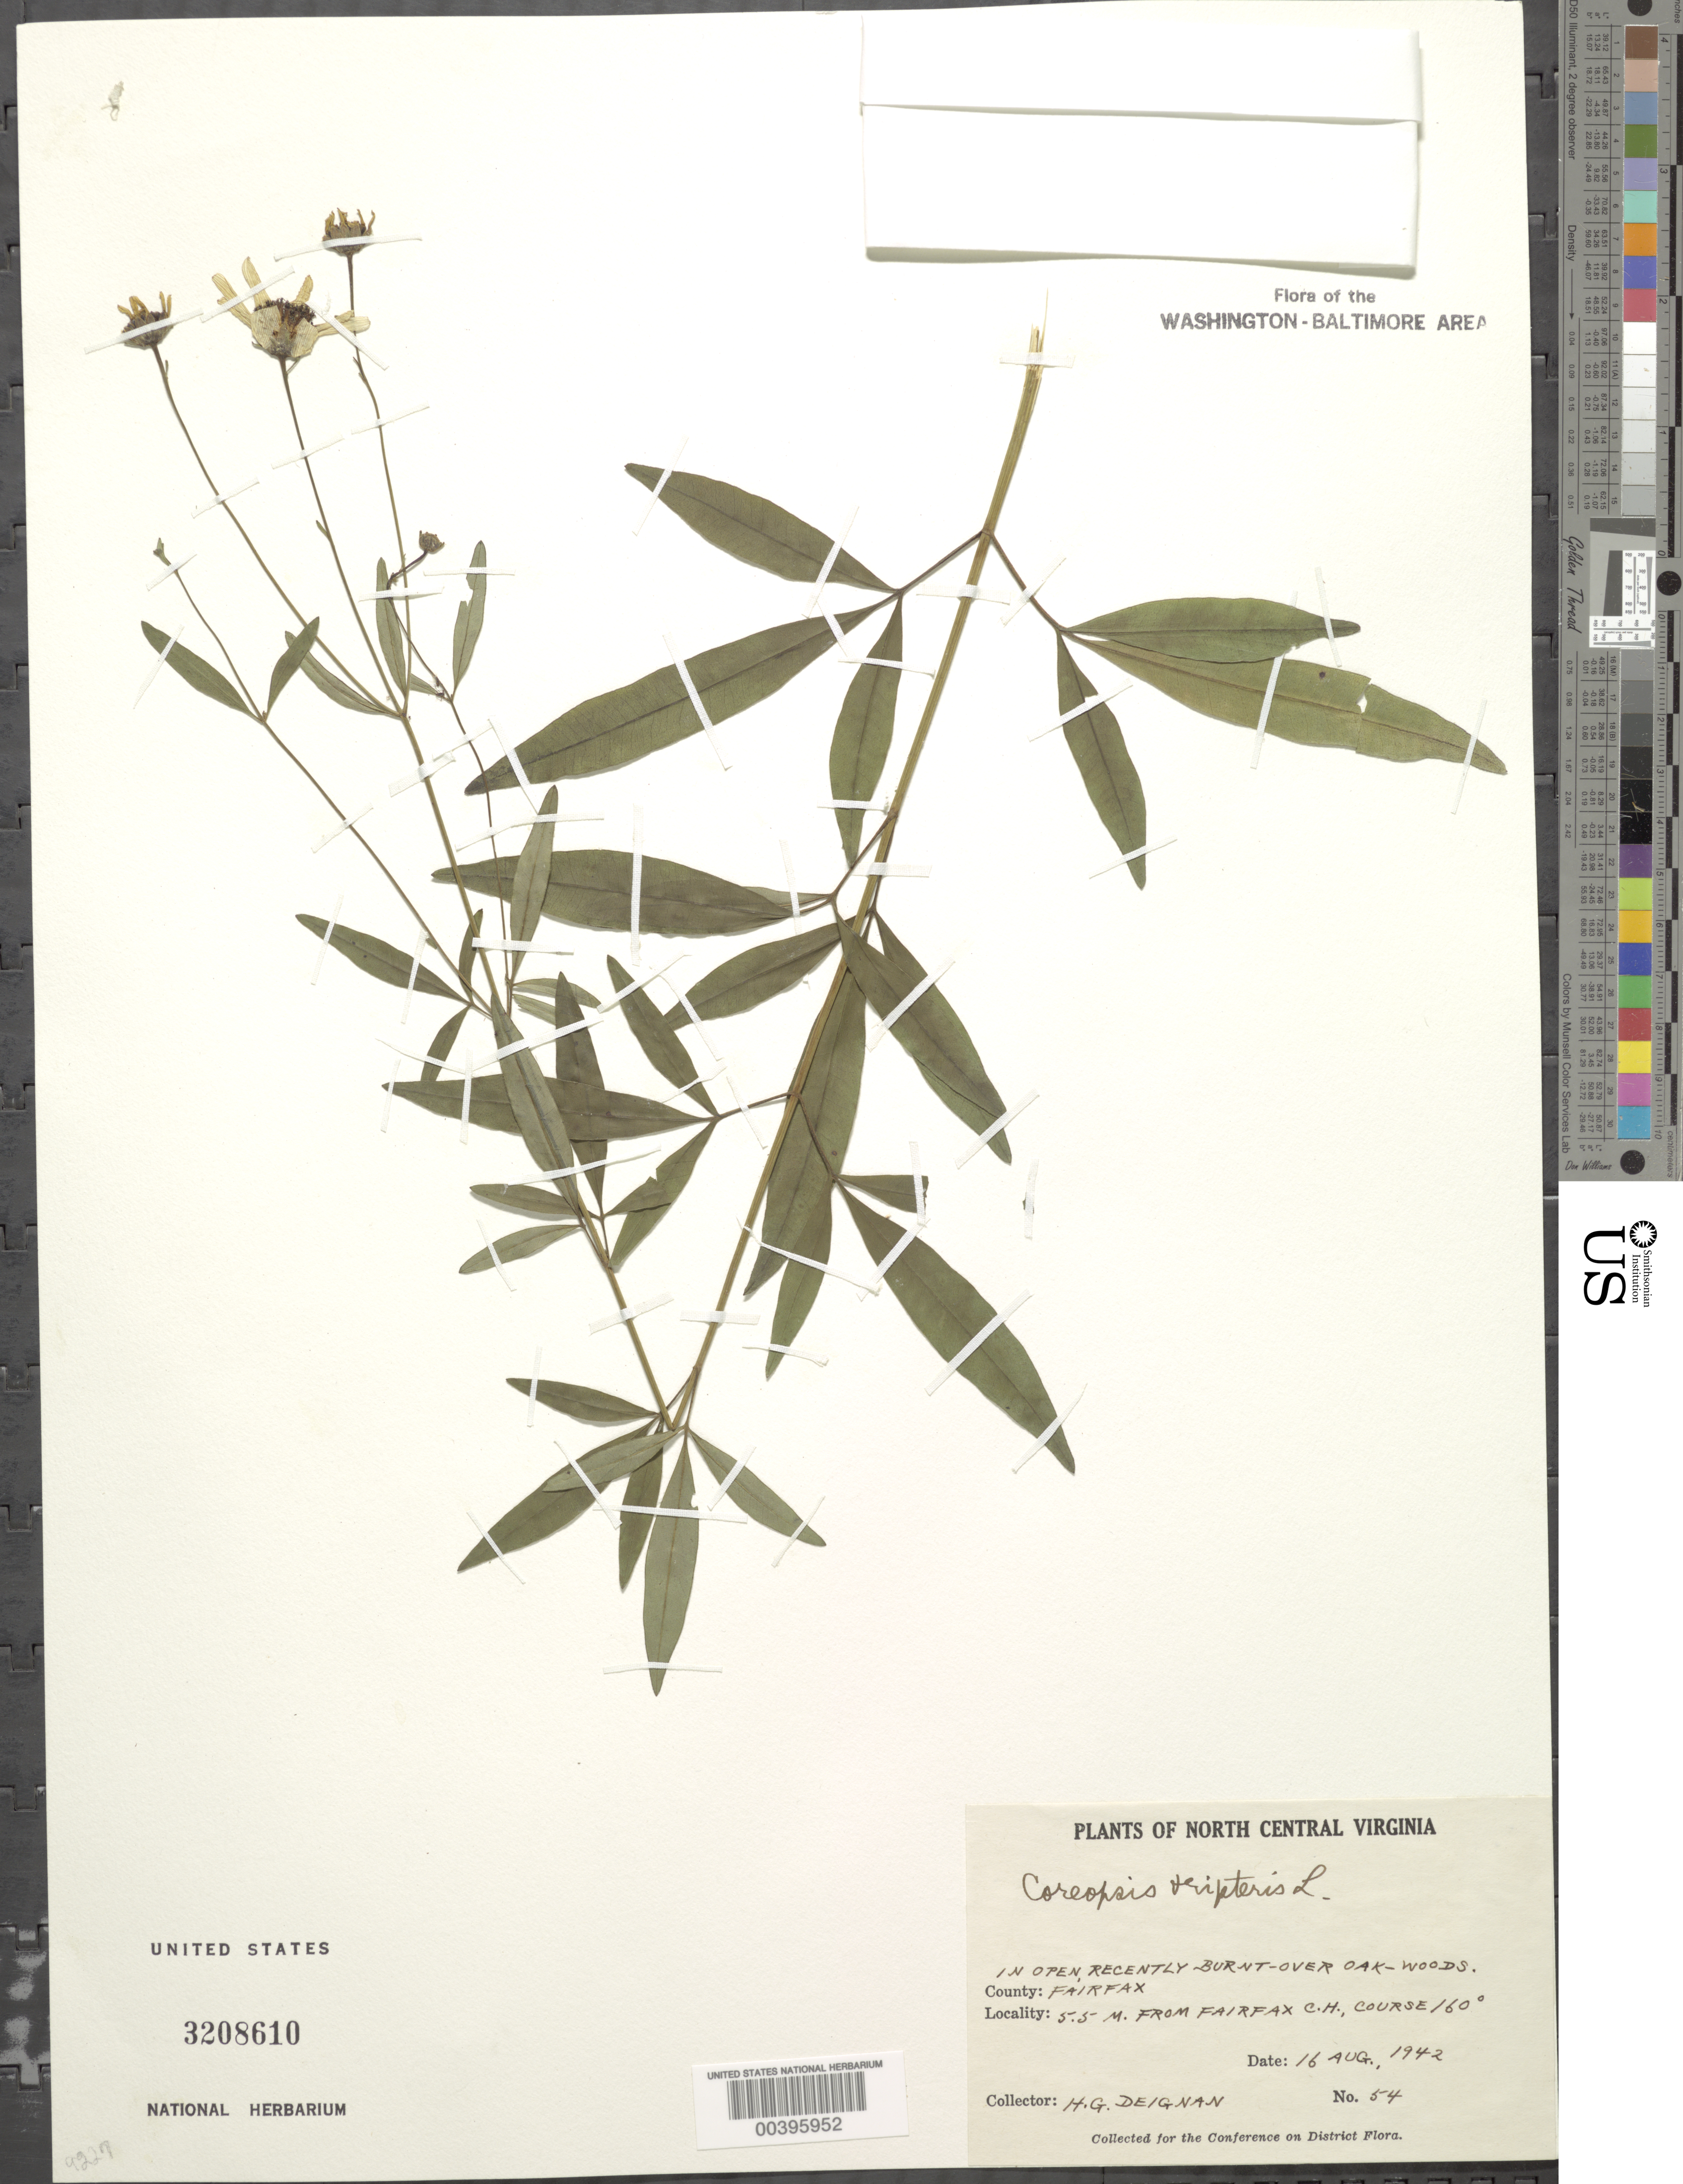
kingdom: Plantae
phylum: Tracheophyta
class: Magnoliopsida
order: Asterales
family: Asteraceae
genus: Coreopsis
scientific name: Coreopsis tripteris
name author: L.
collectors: H. Deignan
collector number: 54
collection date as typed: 16 Aug 1942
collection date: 1942-08-16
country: United States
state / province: Virginia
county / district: Fairfax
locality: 5.5 M from Fairfax Court House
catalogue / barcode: US 3208610